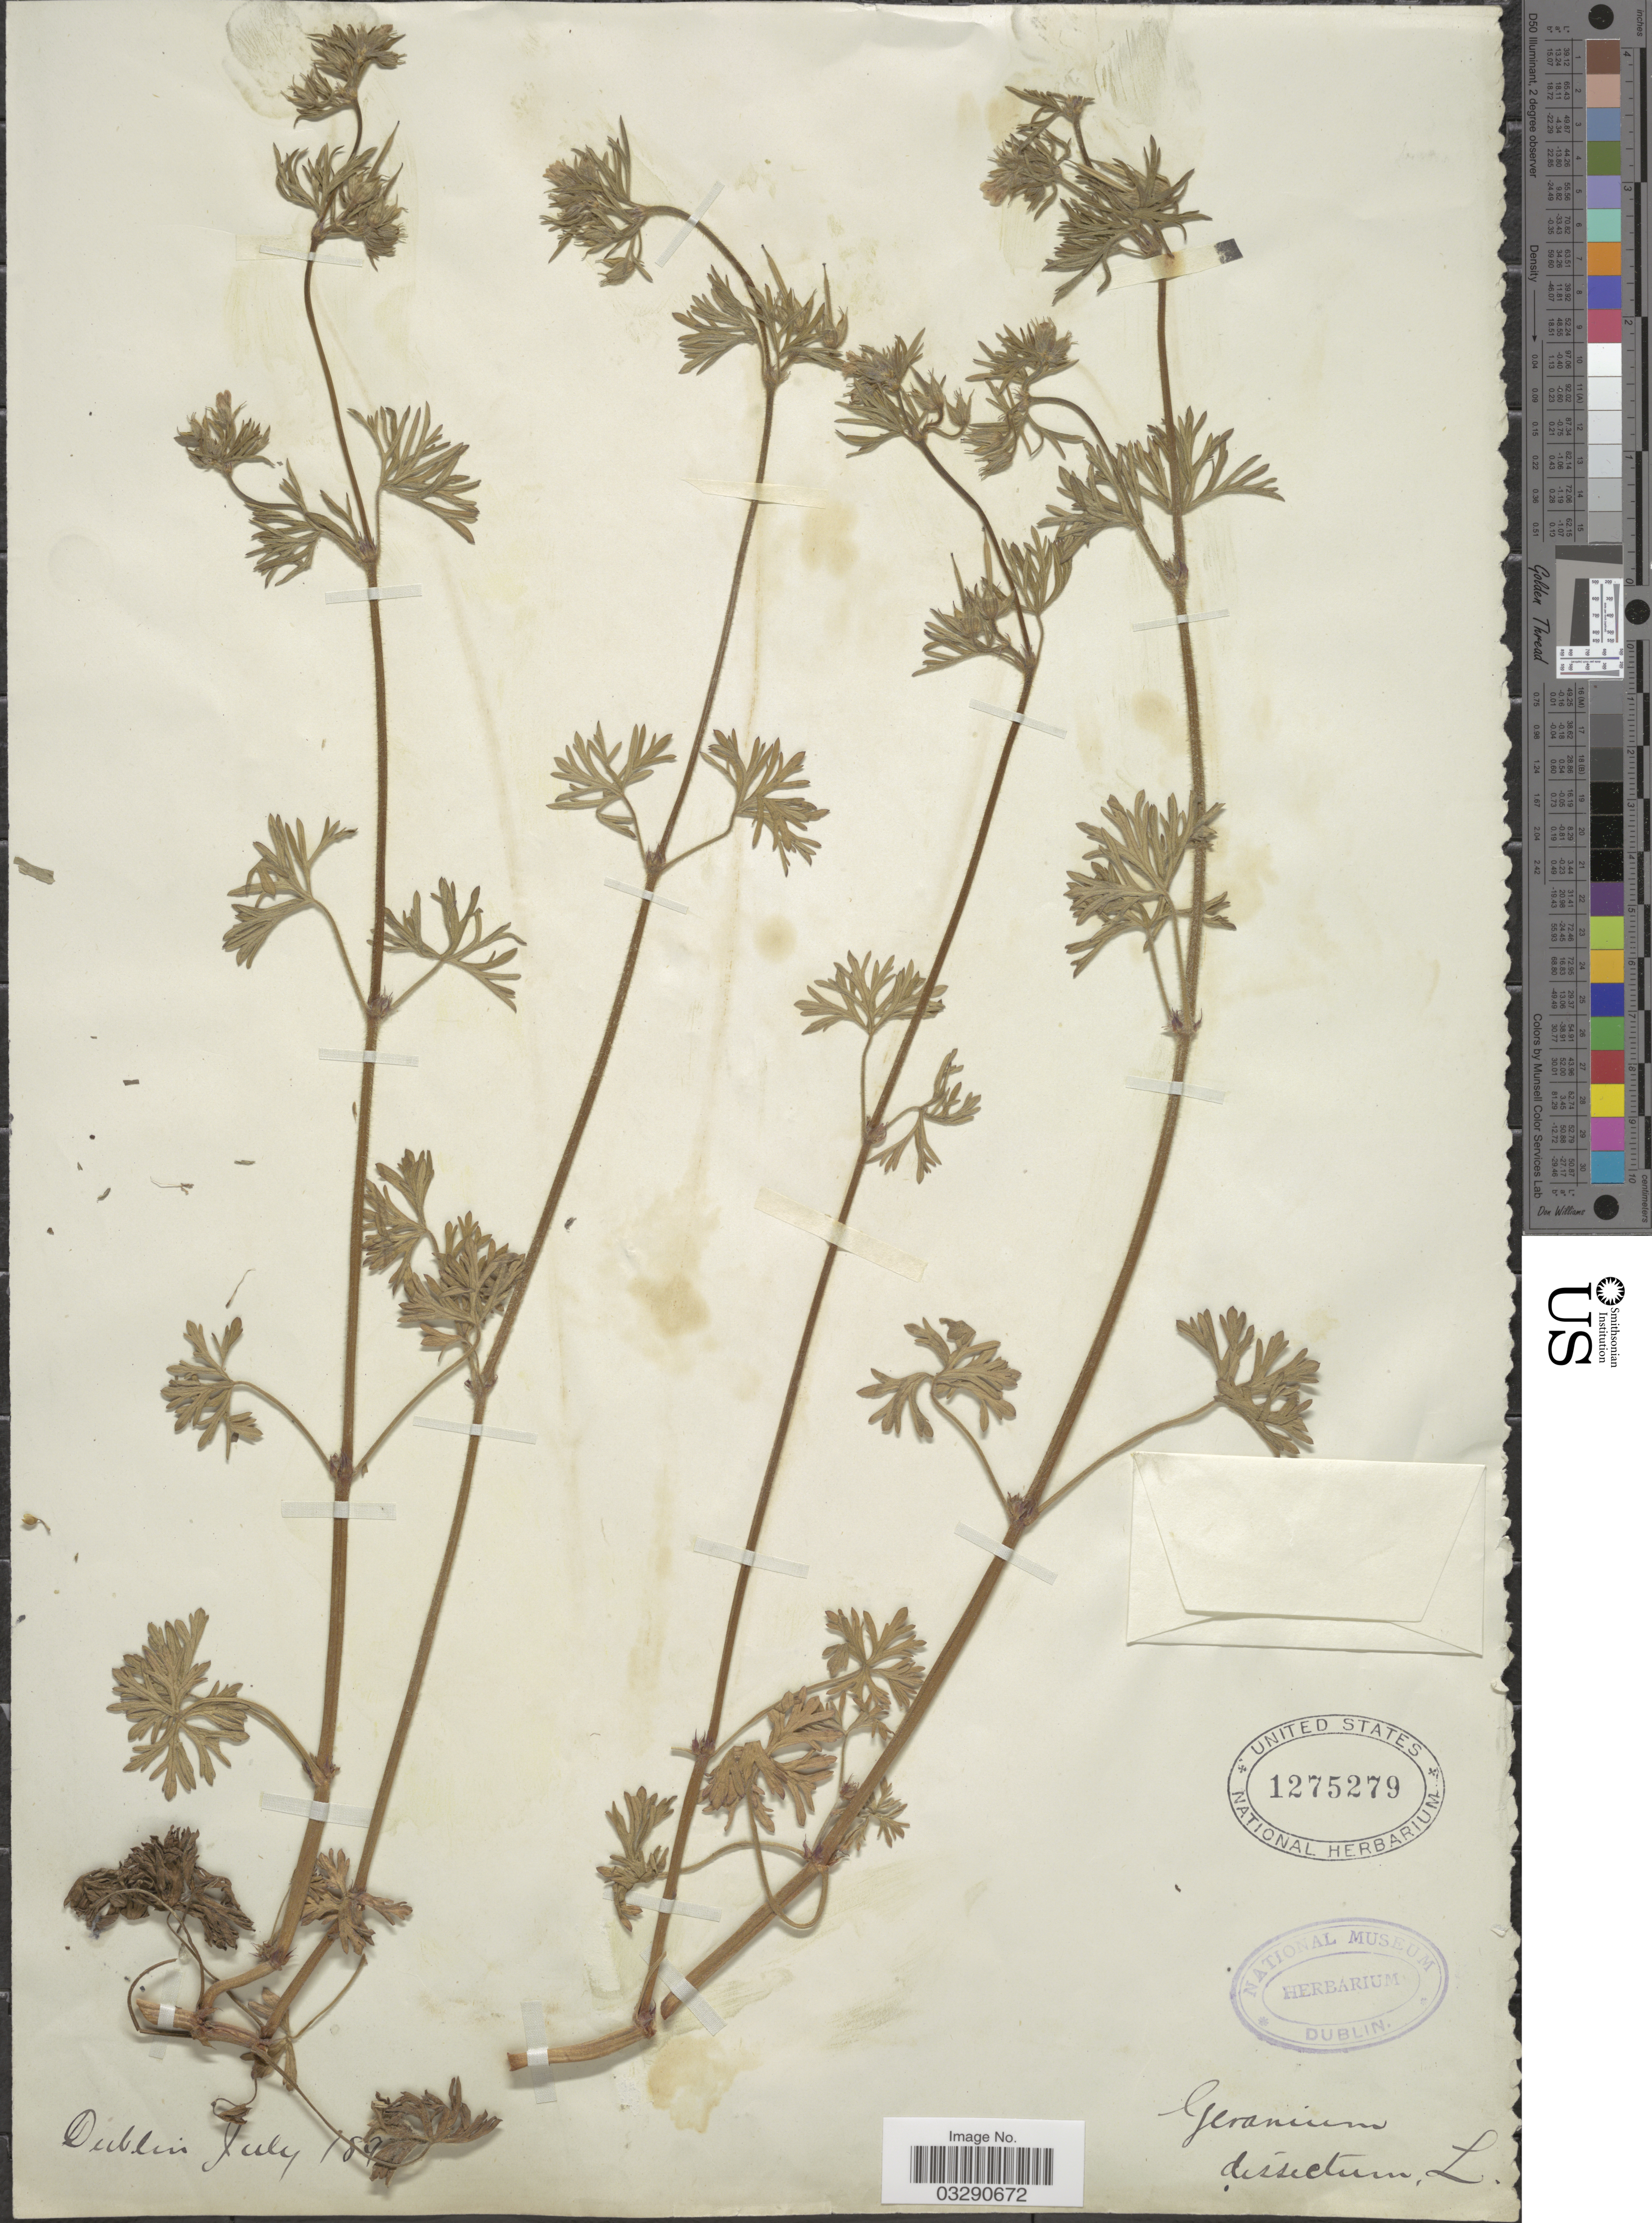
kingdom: Plantae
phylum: Tracheophyta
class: Magnoliopsida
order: Geraniales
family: Geraniaceae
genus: Geranium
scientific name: Geranium dissectum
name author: L.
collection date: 1891-07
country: Ireland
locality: Dublin.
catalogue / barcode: US 1275279